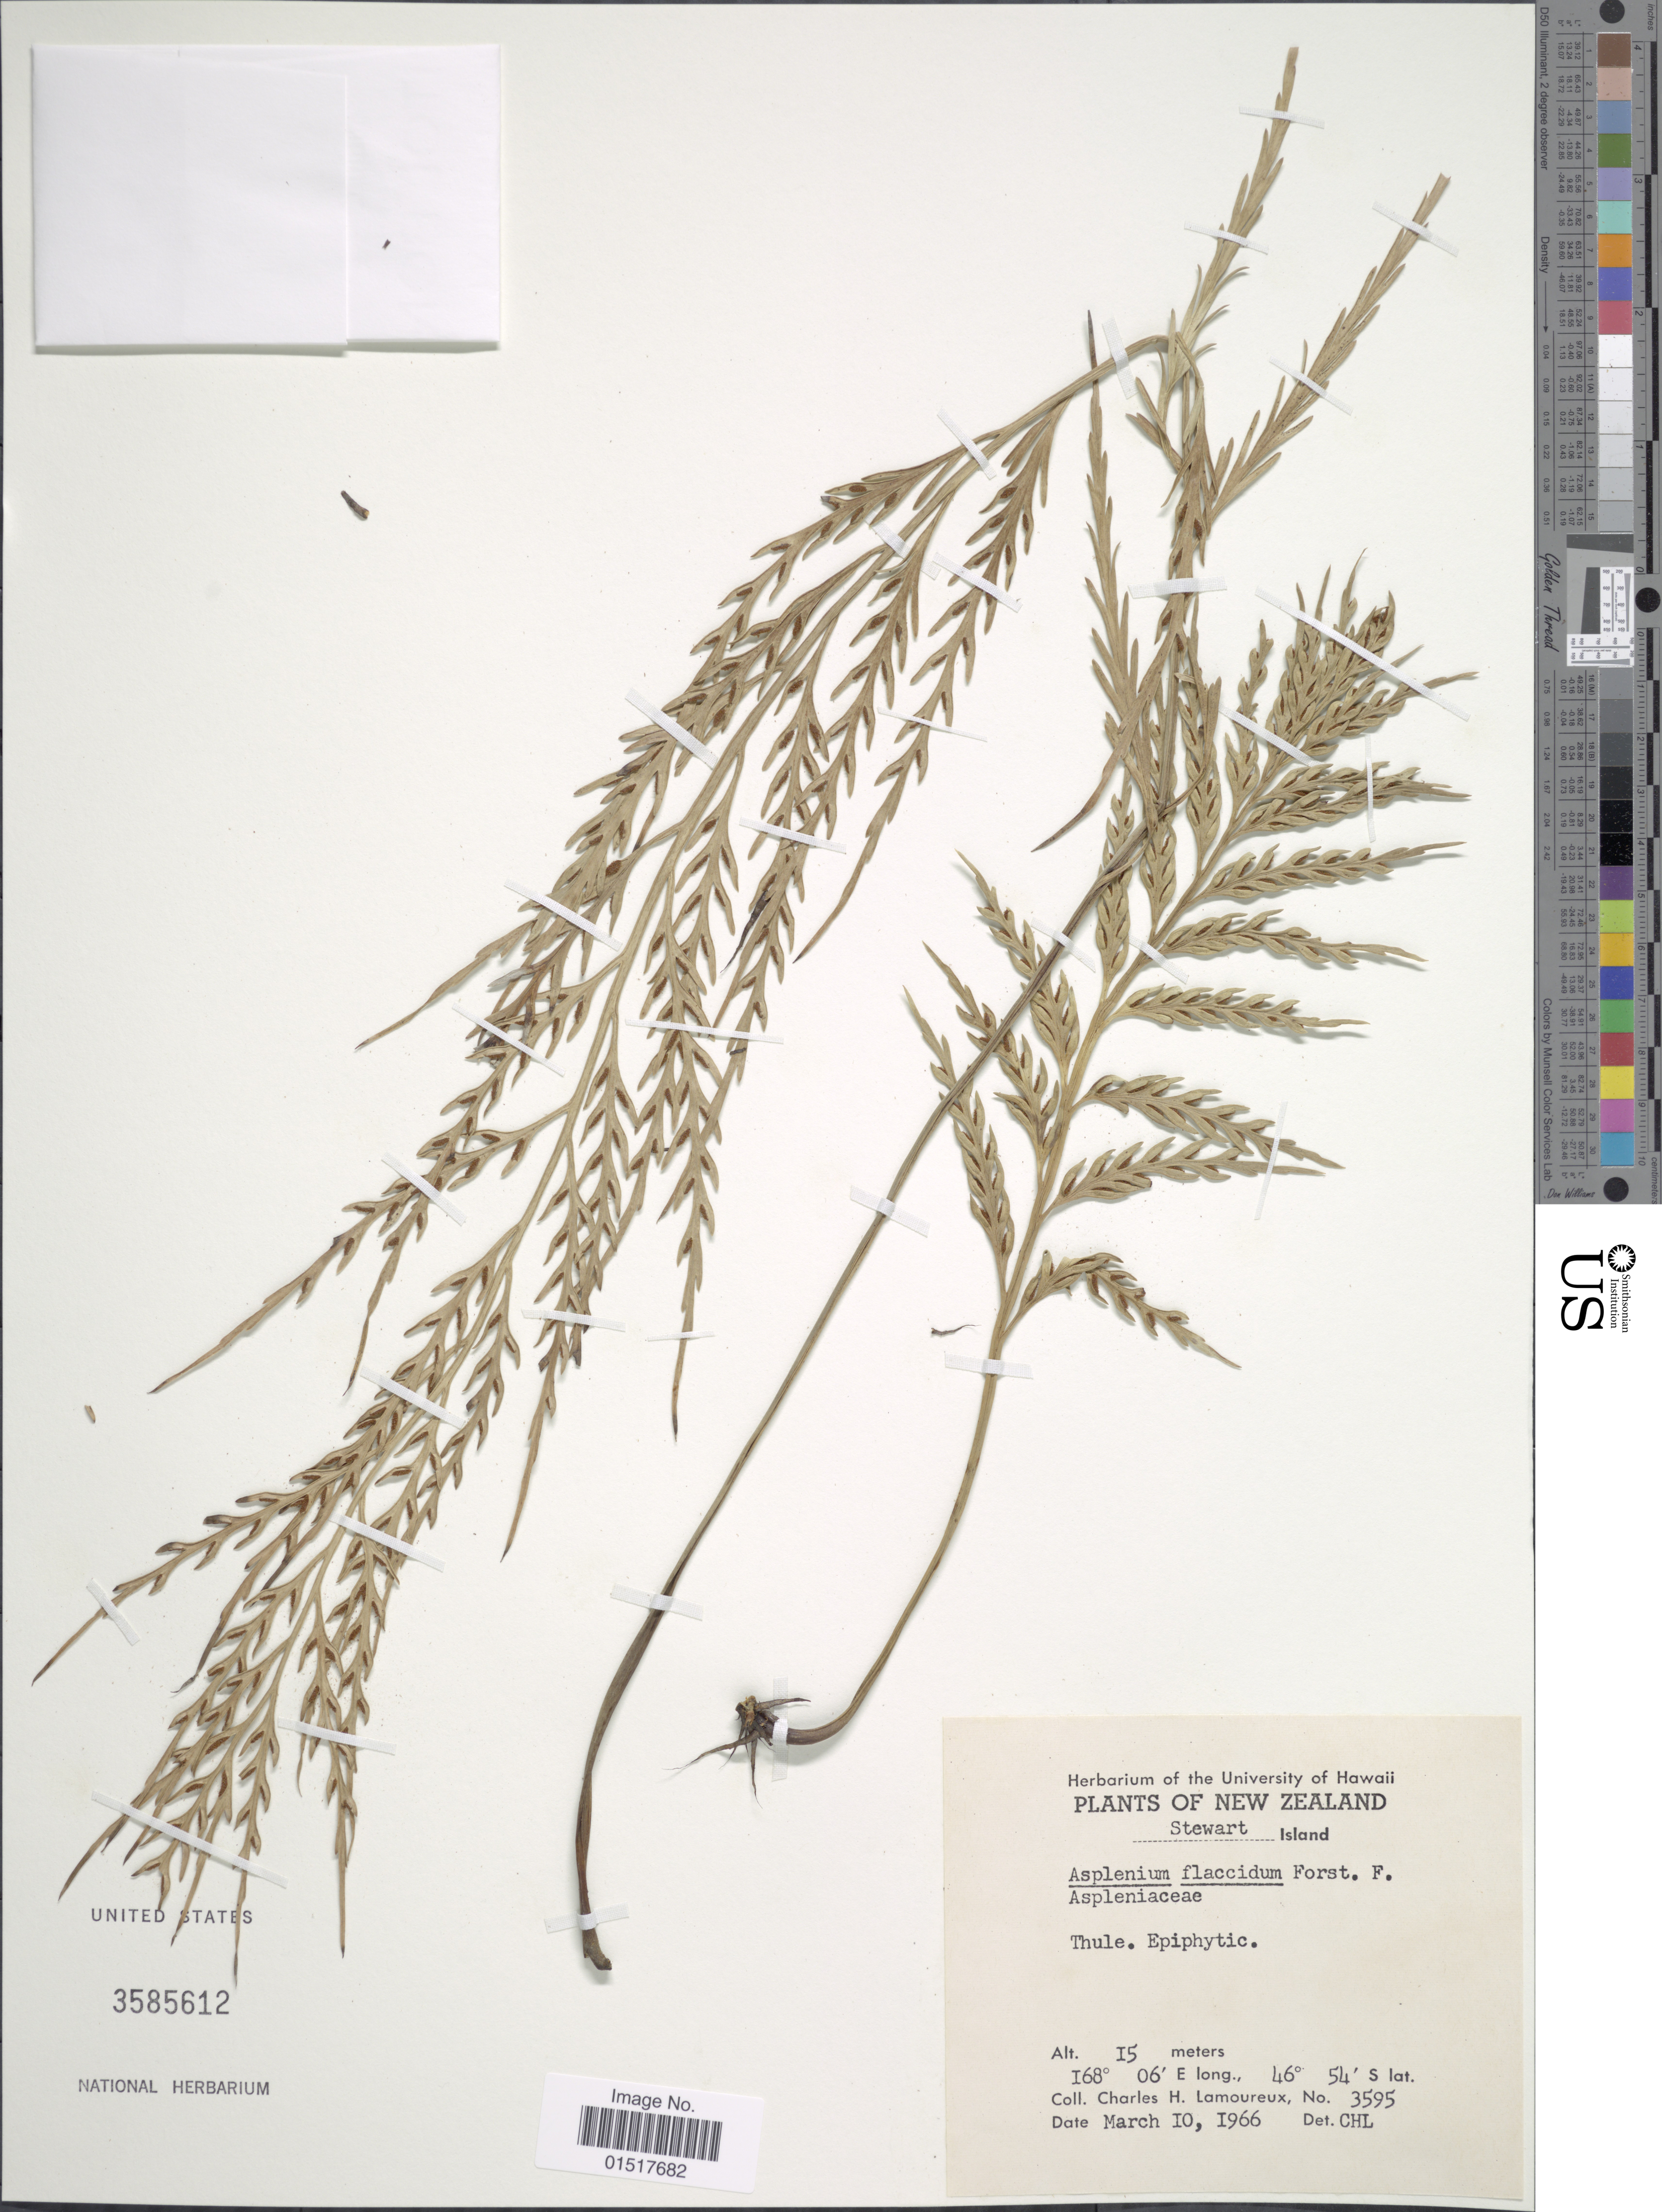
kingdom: Plantae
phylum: Tracheophyta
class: Polypodiopsida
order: Polypodiales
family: Aspleniaceae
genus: Asplenium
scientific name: Asplenium flaccidum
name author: Bonap.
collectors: C. H. Lamoureux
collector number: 3595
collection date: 1966-03-10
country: New Zealand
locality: Stewart Island. Thule.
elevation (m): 15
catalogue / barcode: US 3585612